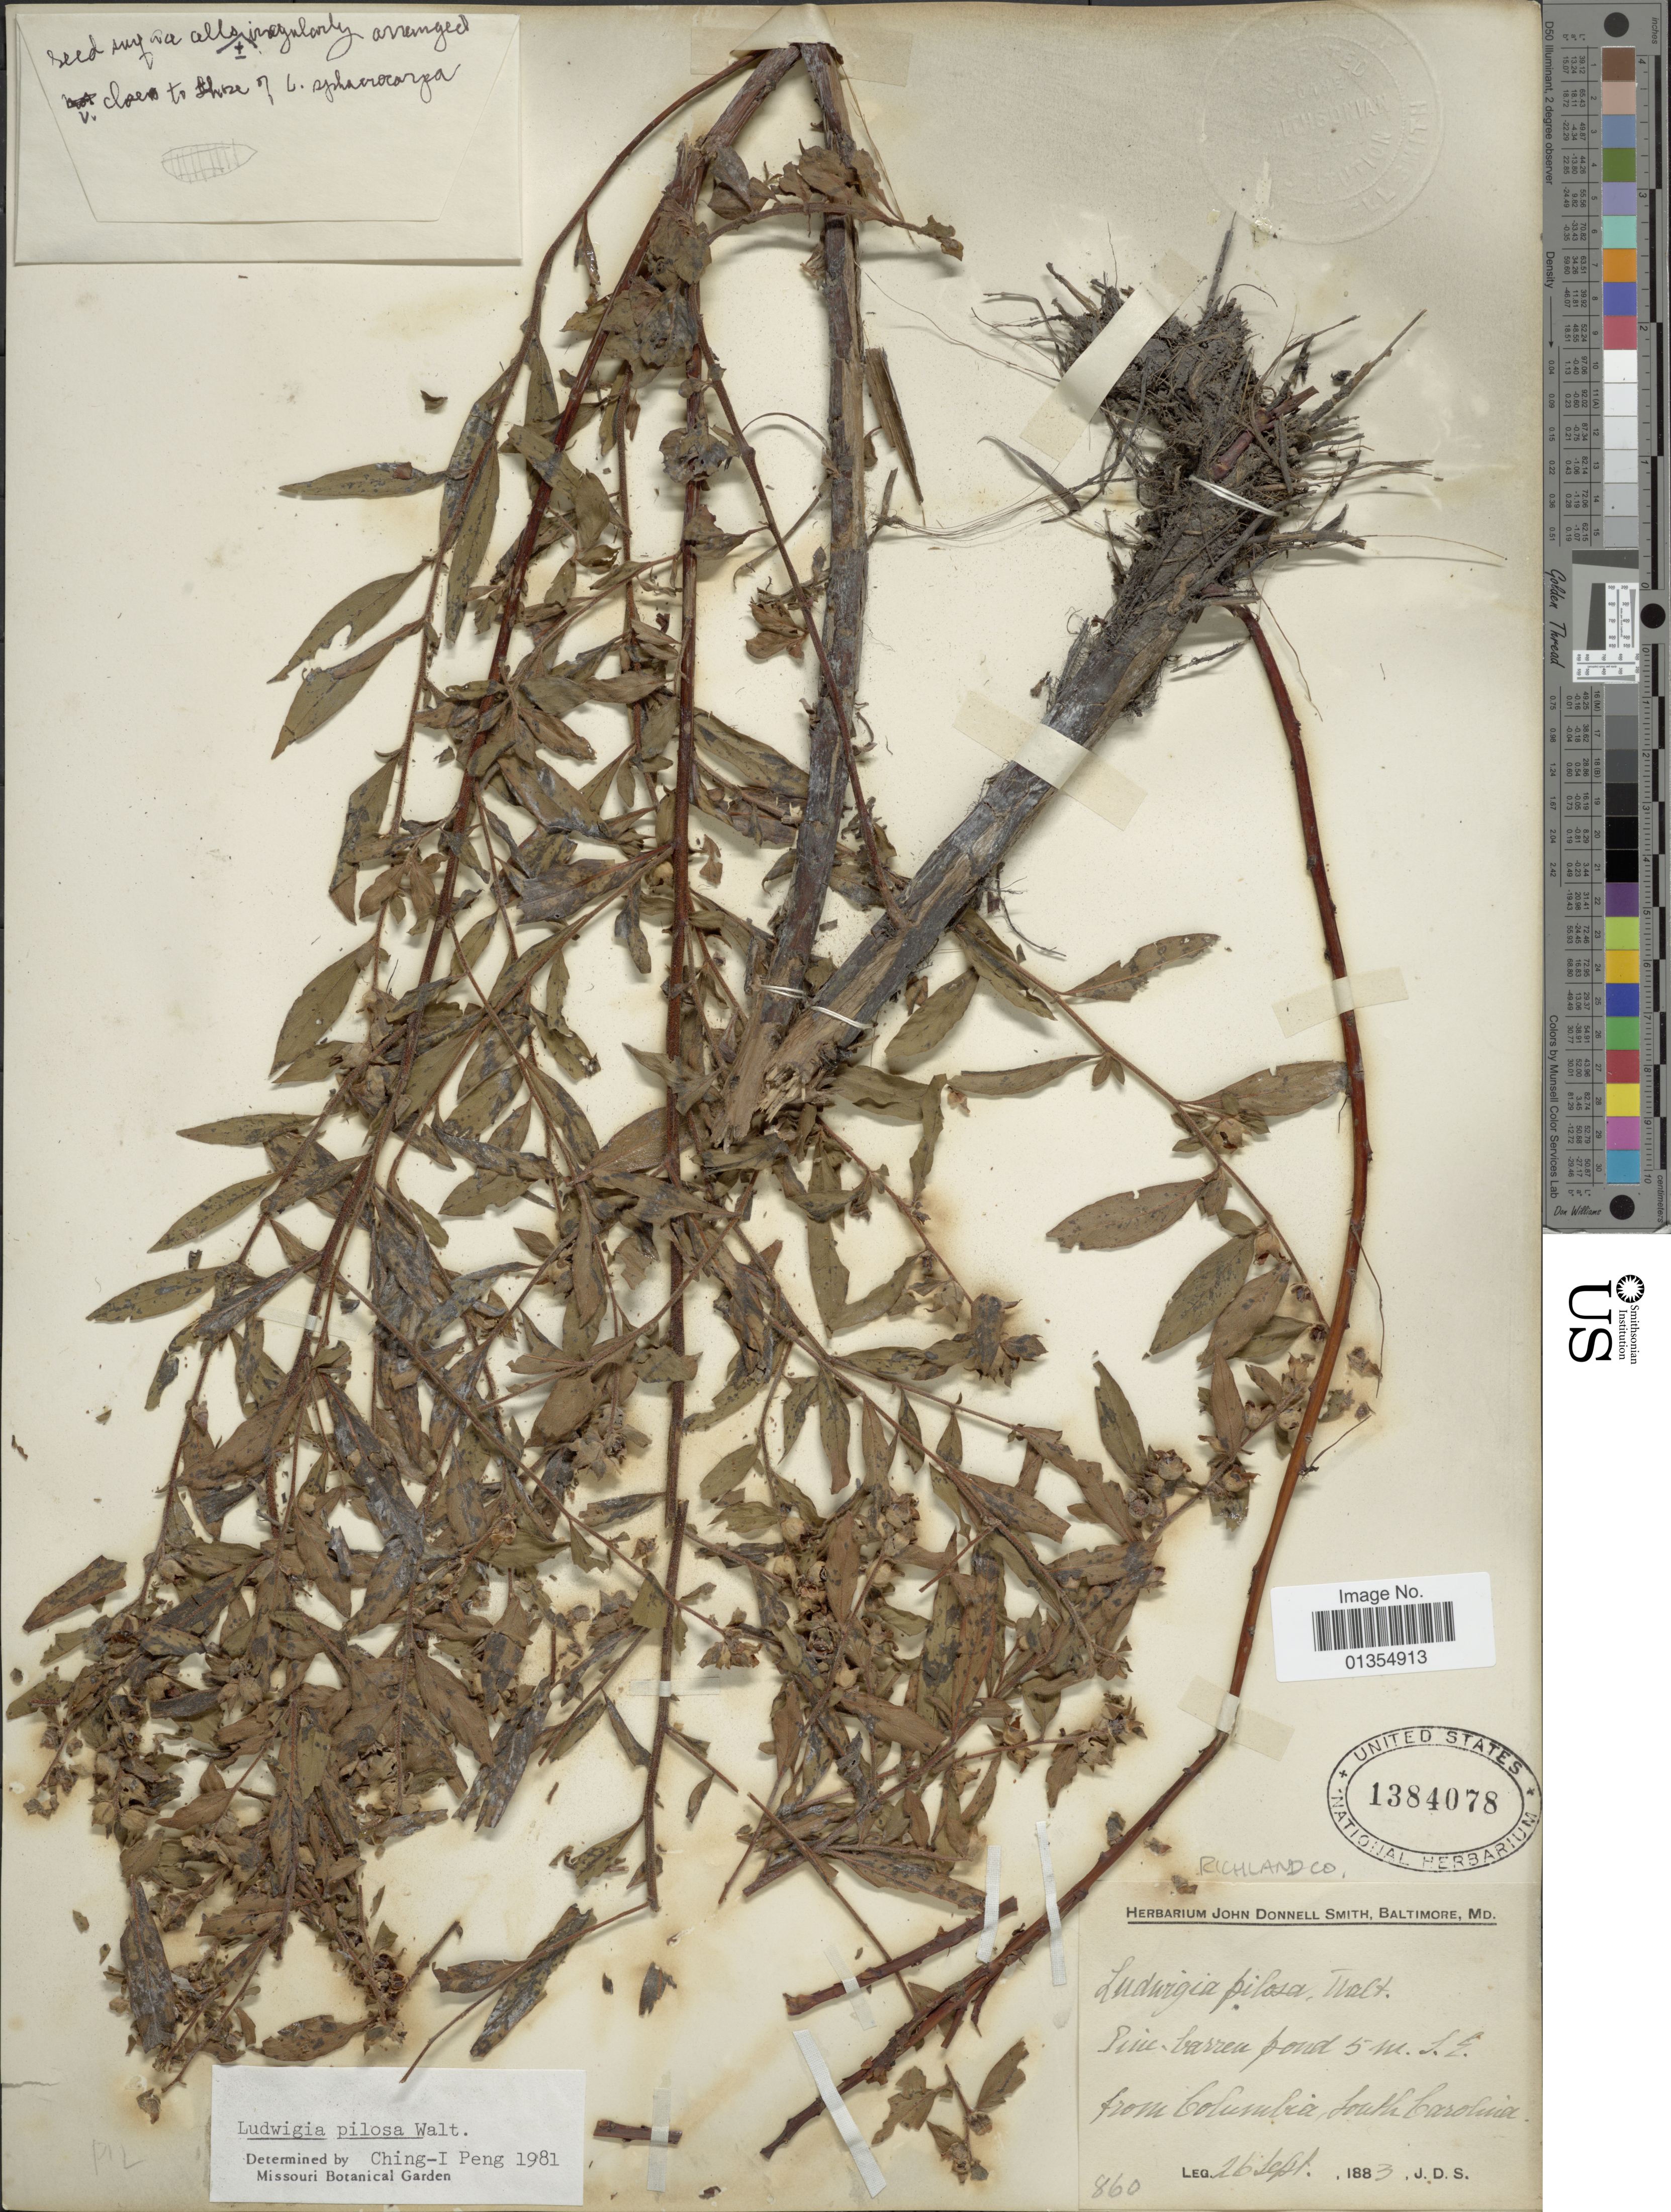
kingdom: Plantae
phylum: Tracheophyta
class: Magnoliopsida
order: Myrtales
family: Onagraceae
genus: Ludwigia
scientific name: Ludwigia pilosa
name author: Walter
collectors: J. Donnell Smith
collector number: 860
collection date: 1883-09-26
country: United States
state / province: South Carolina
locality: Pine barren pond 5 m S.E. from Columbia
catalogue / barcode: US 1384078